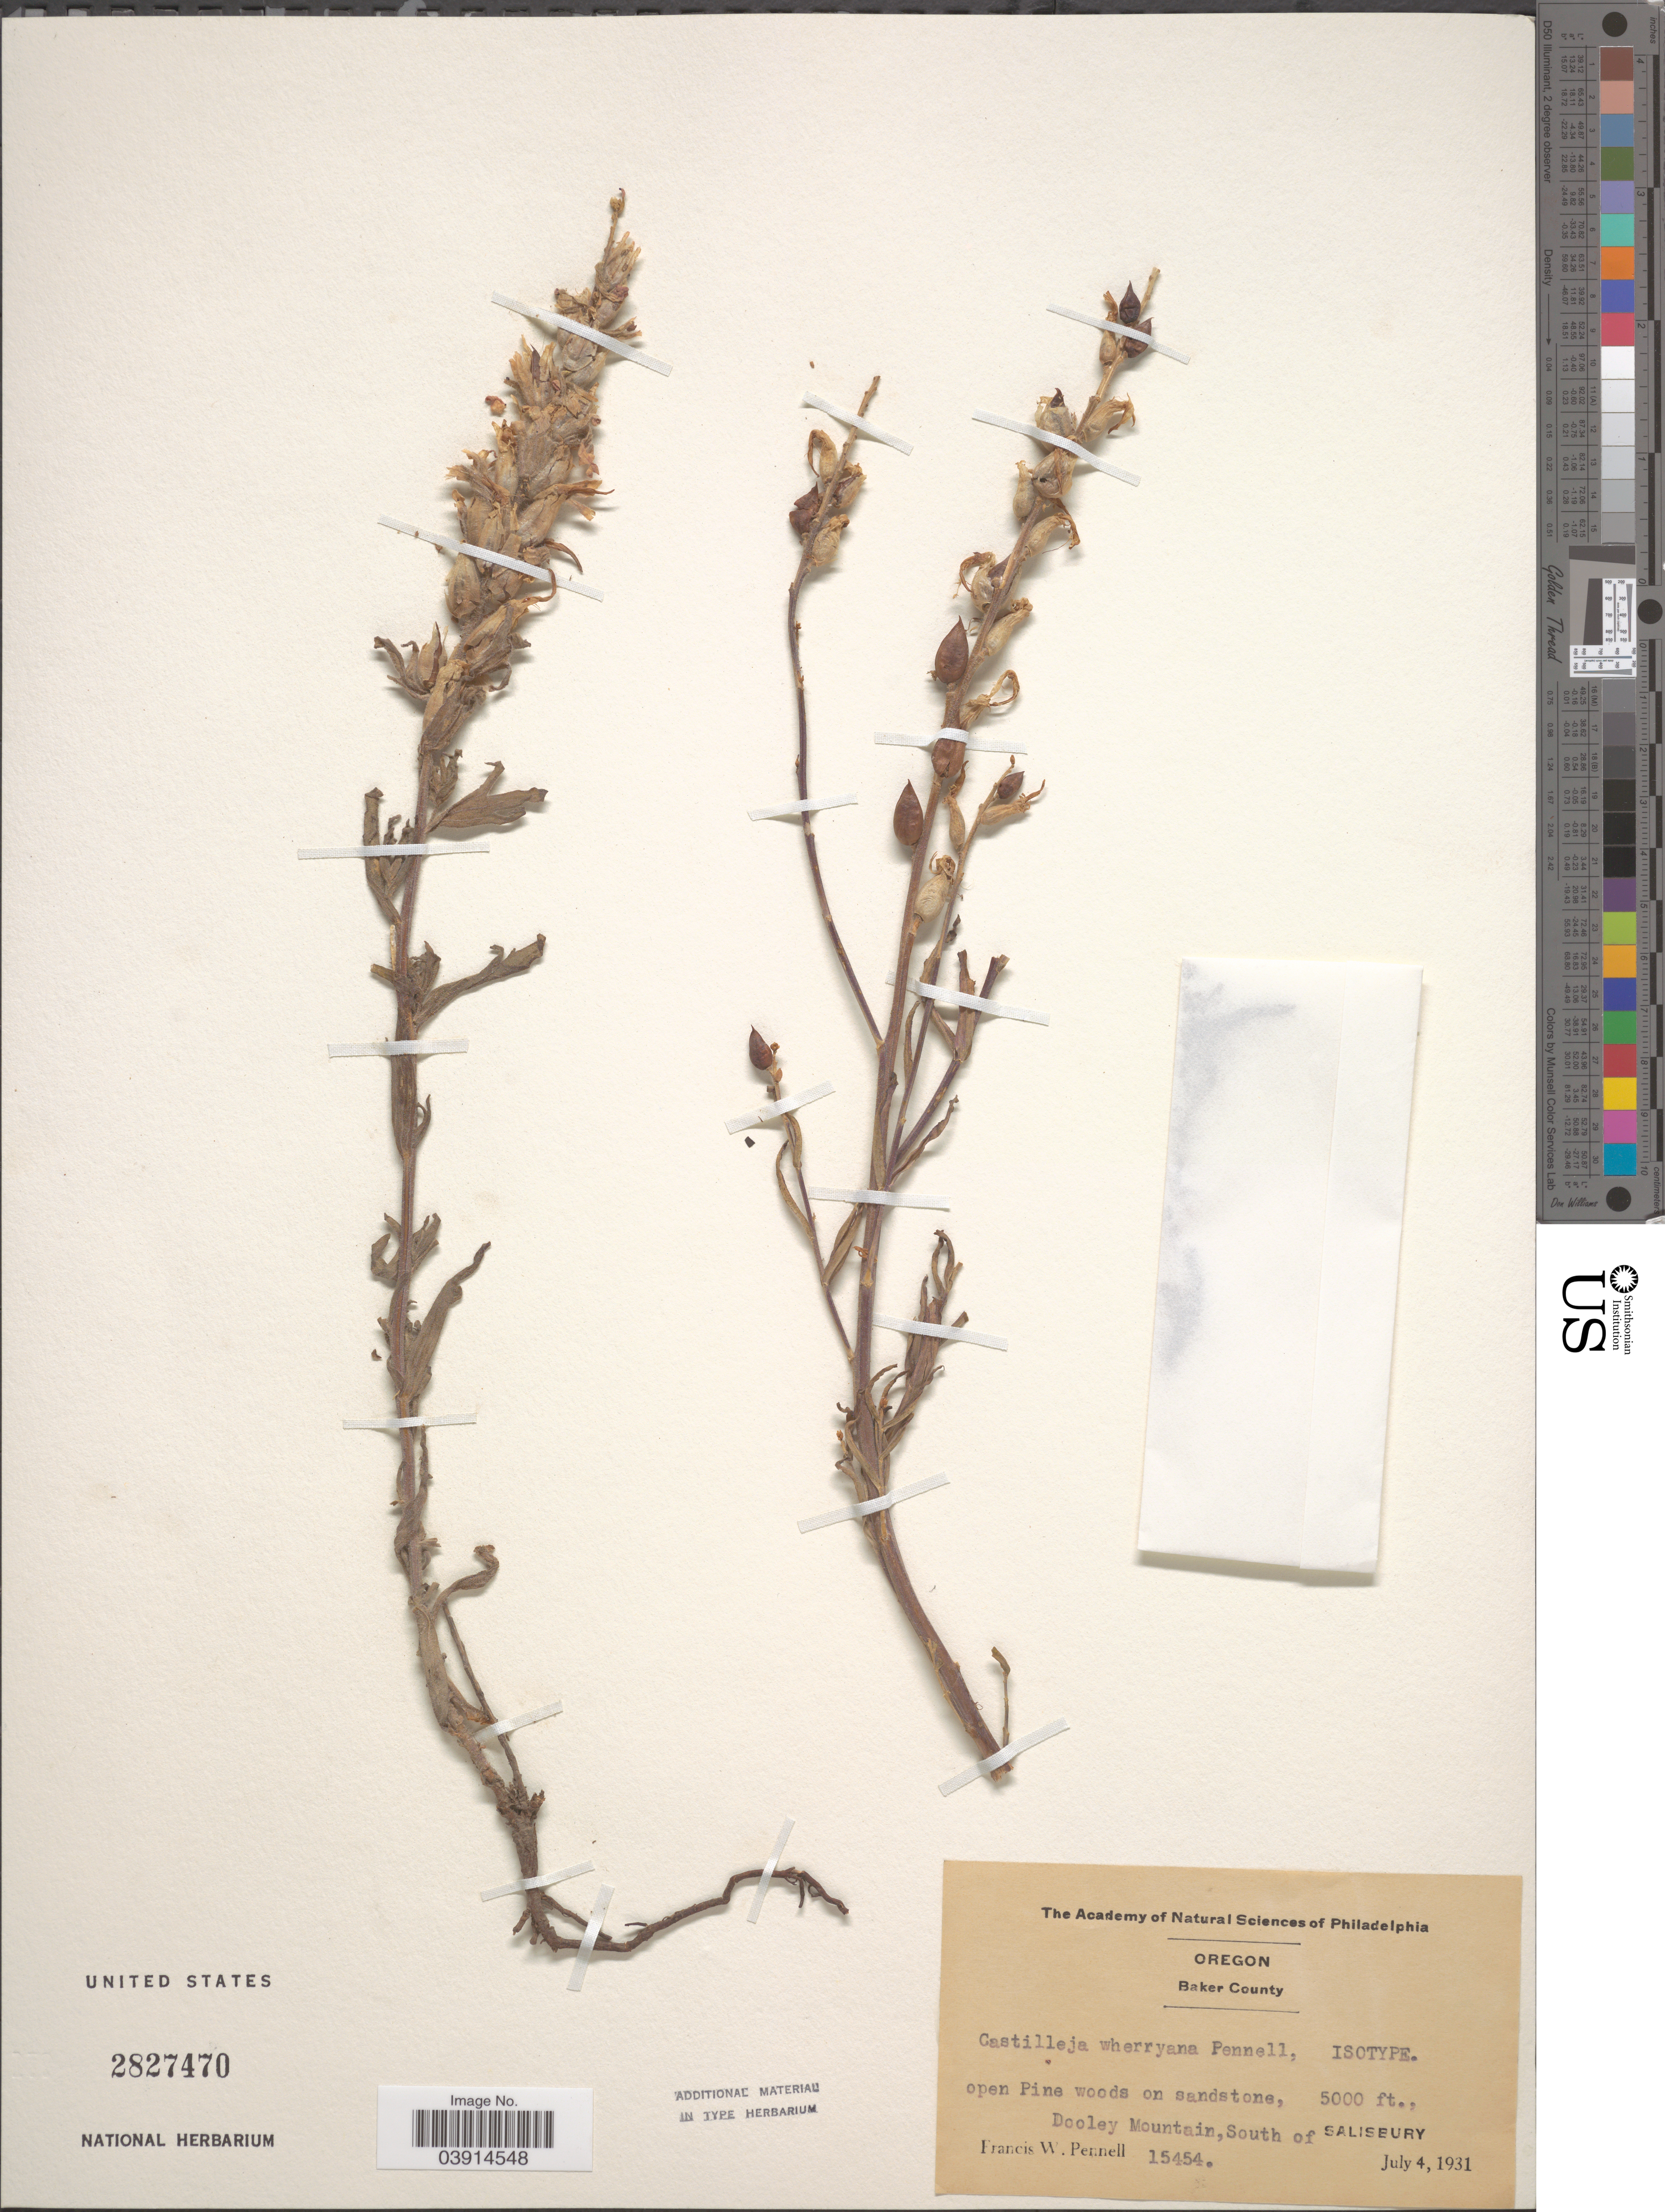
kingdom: Plantae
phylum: Tracheophyta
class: Magnoliopsida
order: Lamiales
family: Orobanchaceae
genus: Castilleja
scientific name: Castilleja wherryana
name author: Pennell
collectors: F. W. Pennell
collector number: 15454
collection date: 1931-07-04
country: United States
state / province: Oregon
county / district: Baker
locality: Dooley Mountain, South of Salisbury.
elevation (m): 1524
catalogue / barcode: US 2827470